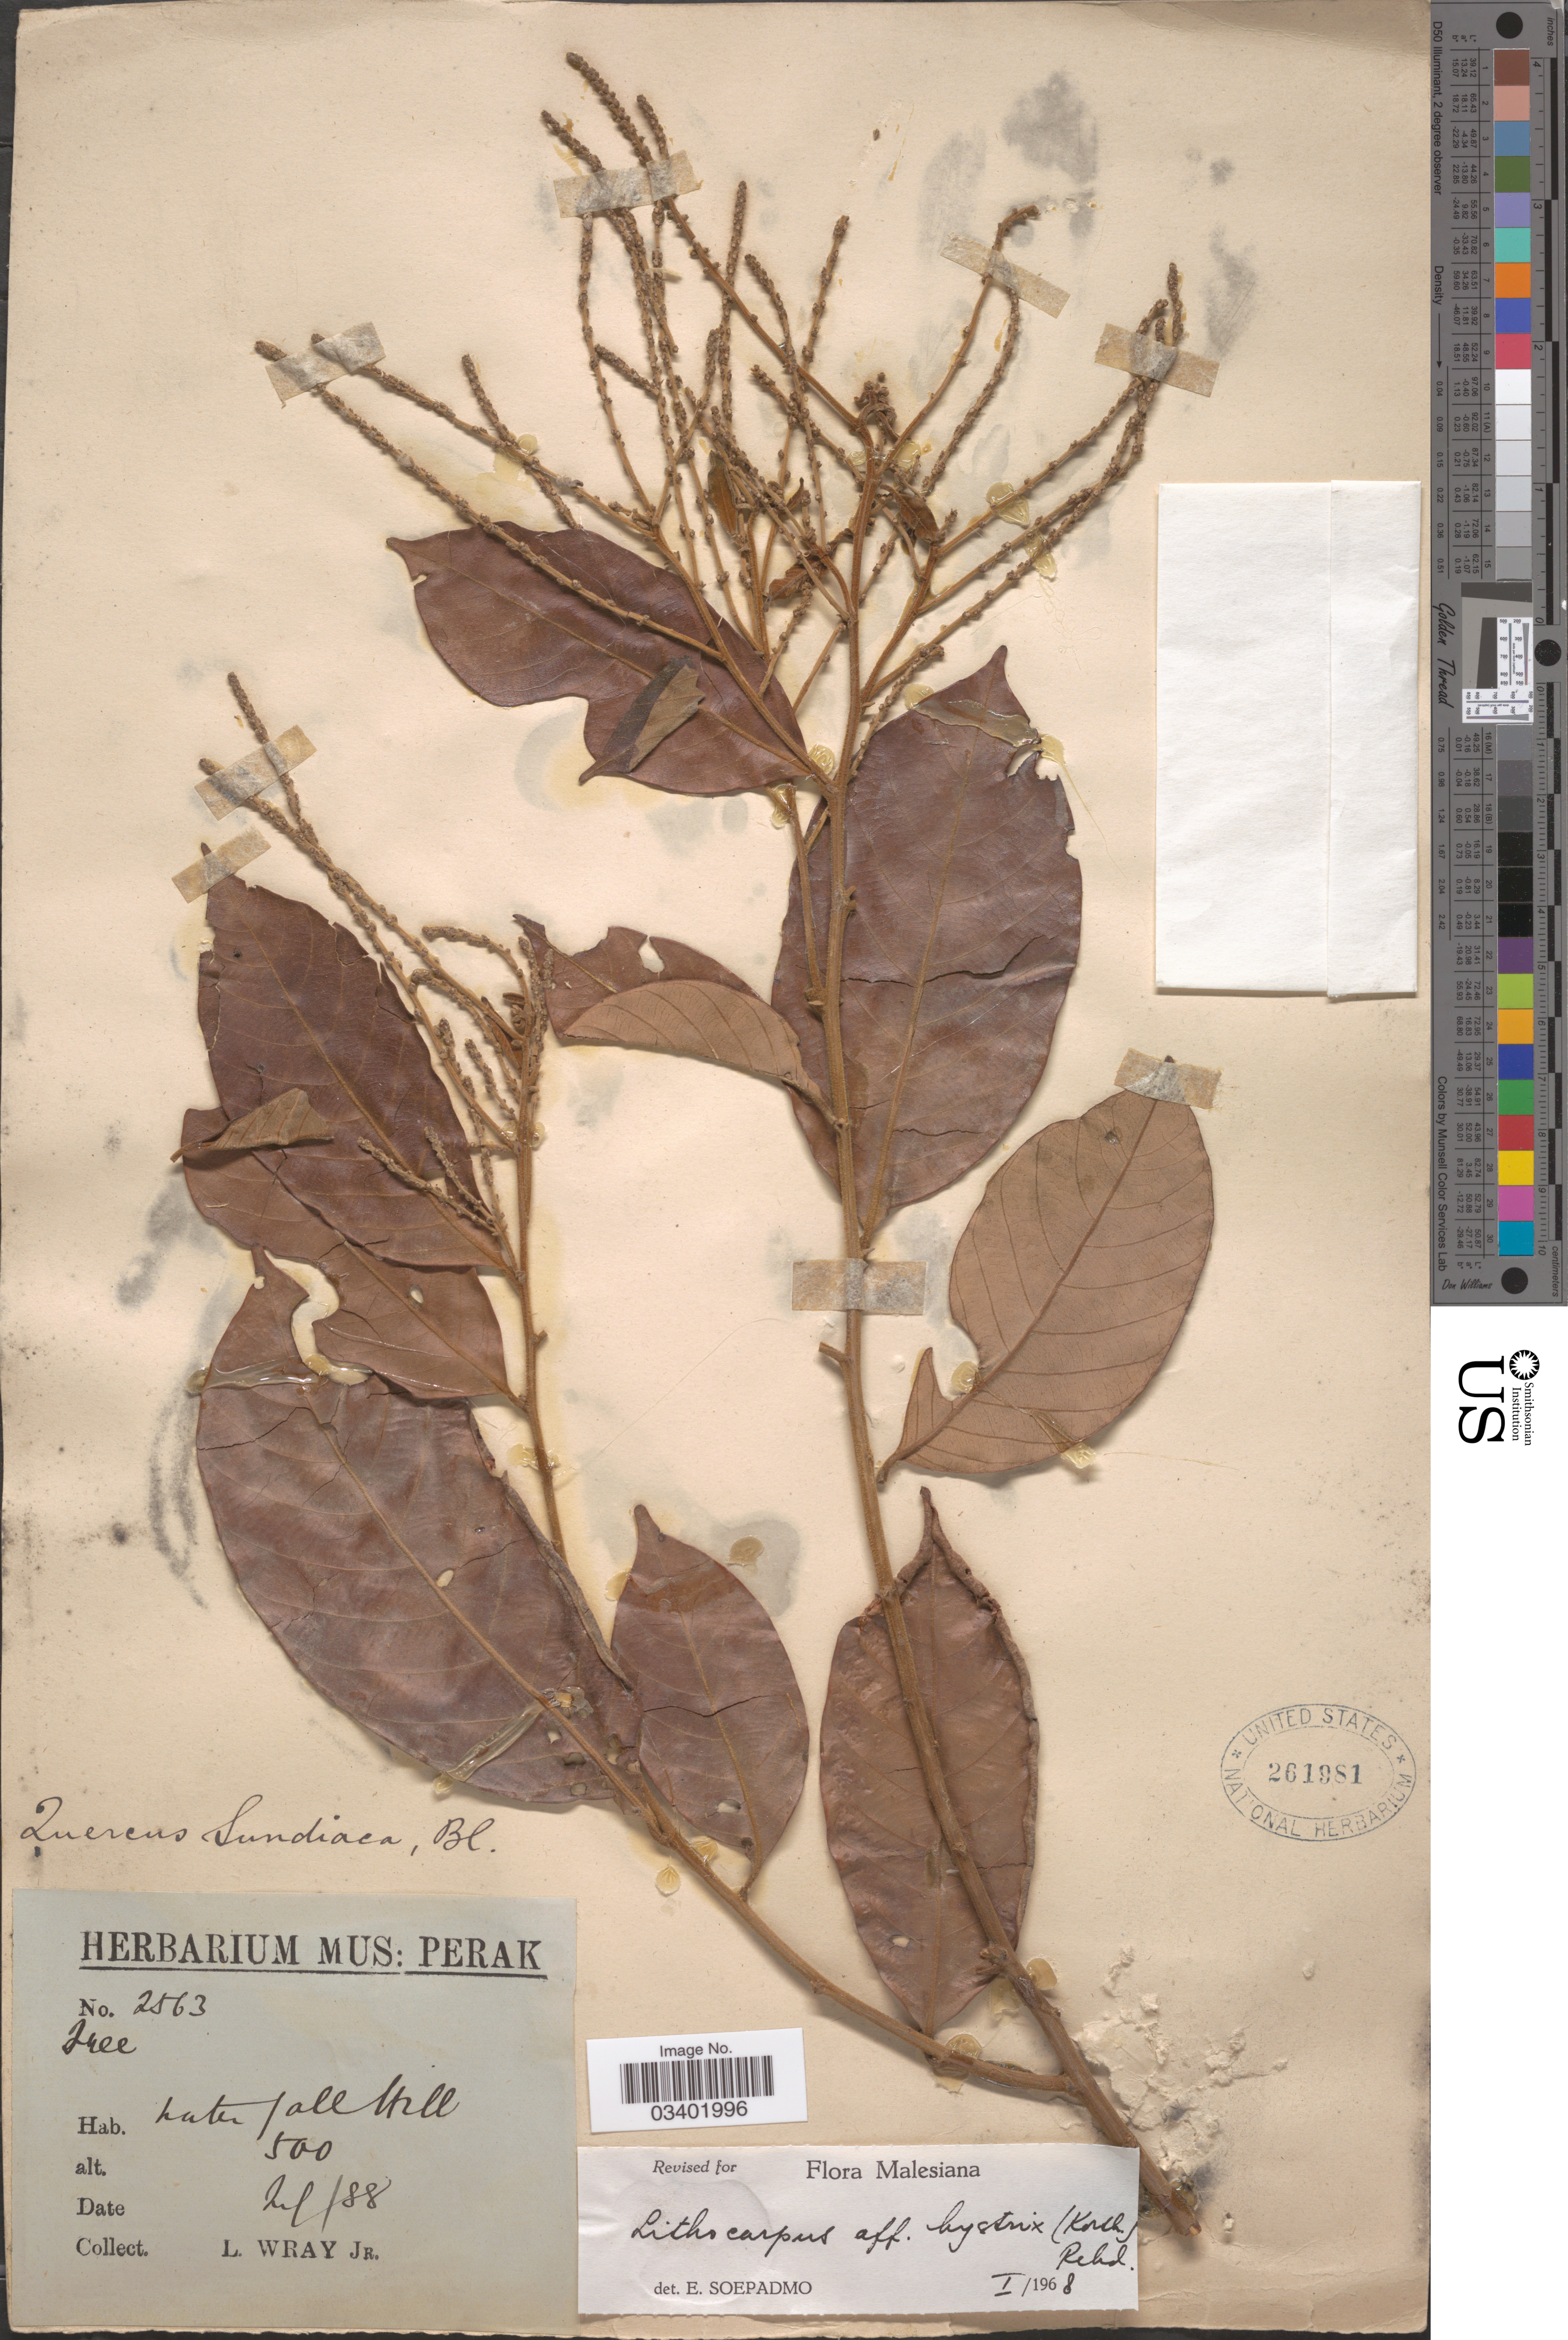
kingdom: Plantae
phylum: Tracheophyta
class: Magnoliopsida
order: Fagales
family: Fagaceae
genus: Lithocarpus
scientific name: Lithocarpus hystrix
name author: (Korth.) Rehder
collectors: L. Wray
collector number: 2563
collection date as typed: Transcribed d/m/y: /7/88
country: Malaysia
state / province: Perak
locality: Waterfall Hill.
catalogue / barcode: US 261981